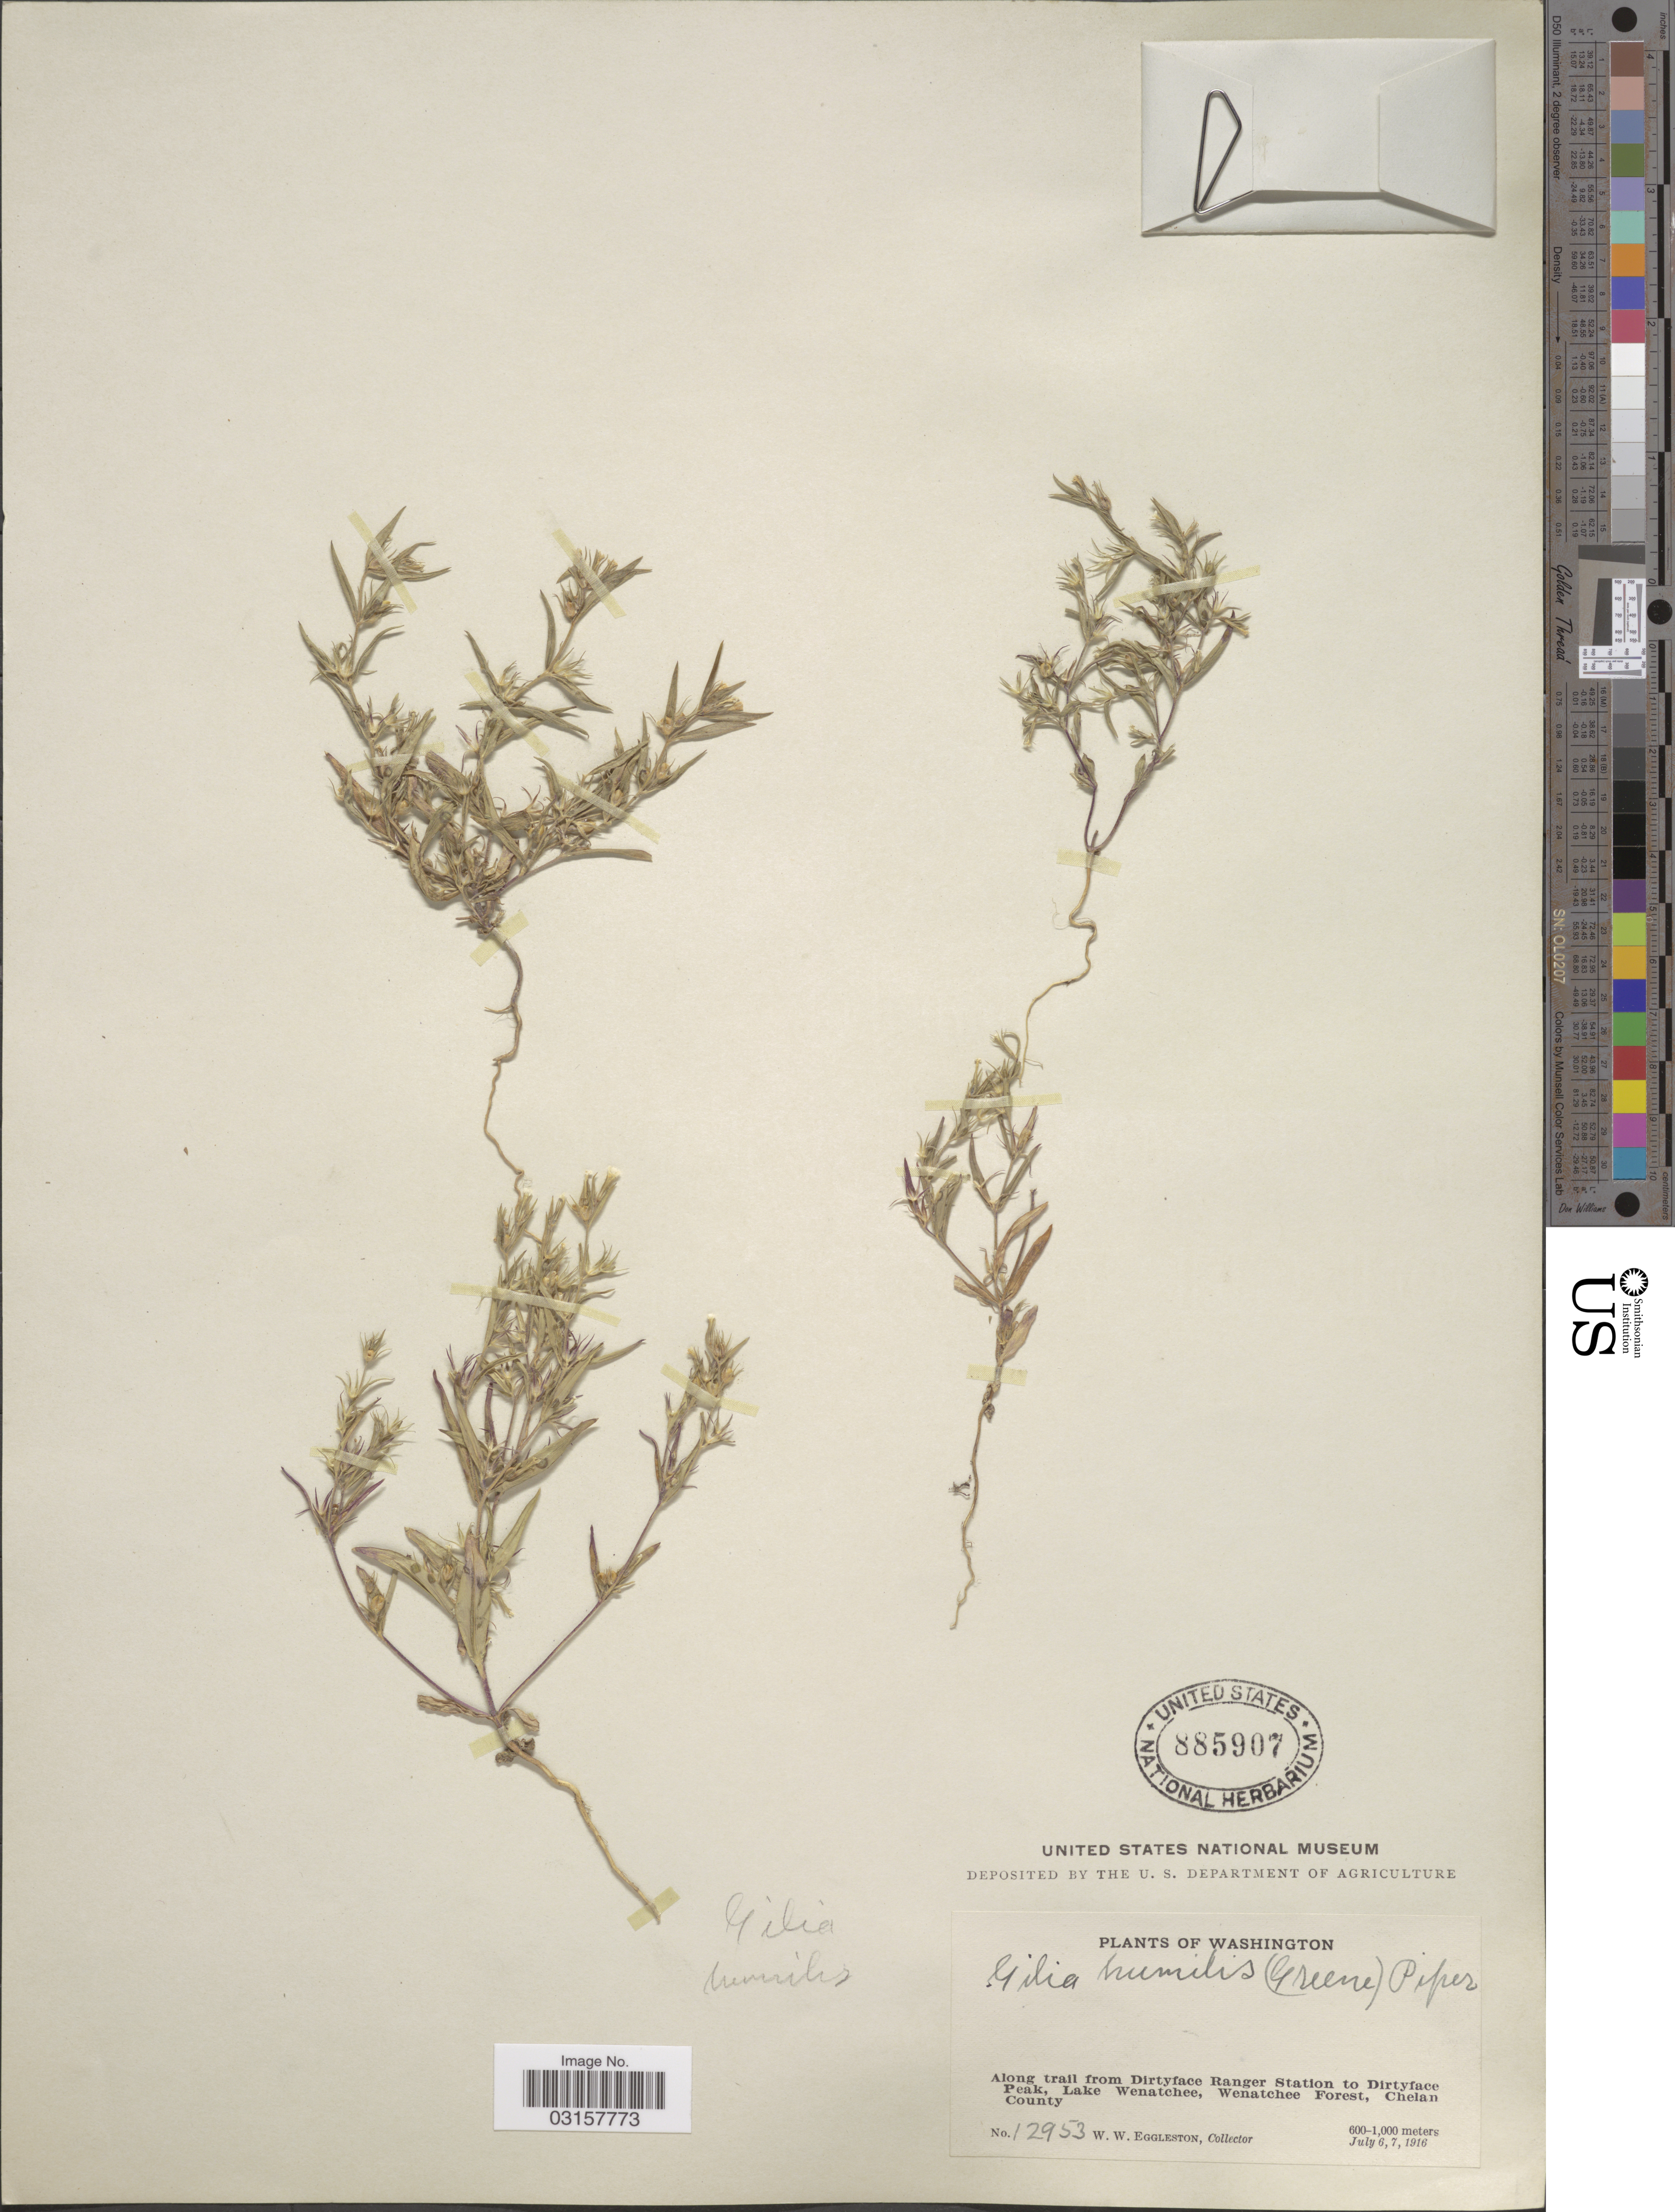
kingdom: Plantae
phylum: Tracheophyta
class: Magnoliopsida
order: Ericales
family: Polemoniaceae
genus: Microsteris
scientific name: Microsteris gracilis var. humilior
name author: (Hook.) Cronquist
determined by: (US) Smithsonian Institution - National Museum of Natural History - Department of Botany (UNITED STATES)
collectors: W. W. Eggleston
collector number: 12953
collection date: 1916-07-06/1916-07-07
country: United States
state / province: Washington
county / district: Chelan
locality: Along trail from Dirtyface Ranger Station to Dirtyface Peak, Lake Wenatchee, Wenatchee Forest, Chelan County.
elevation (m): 600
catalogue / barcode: US 885907